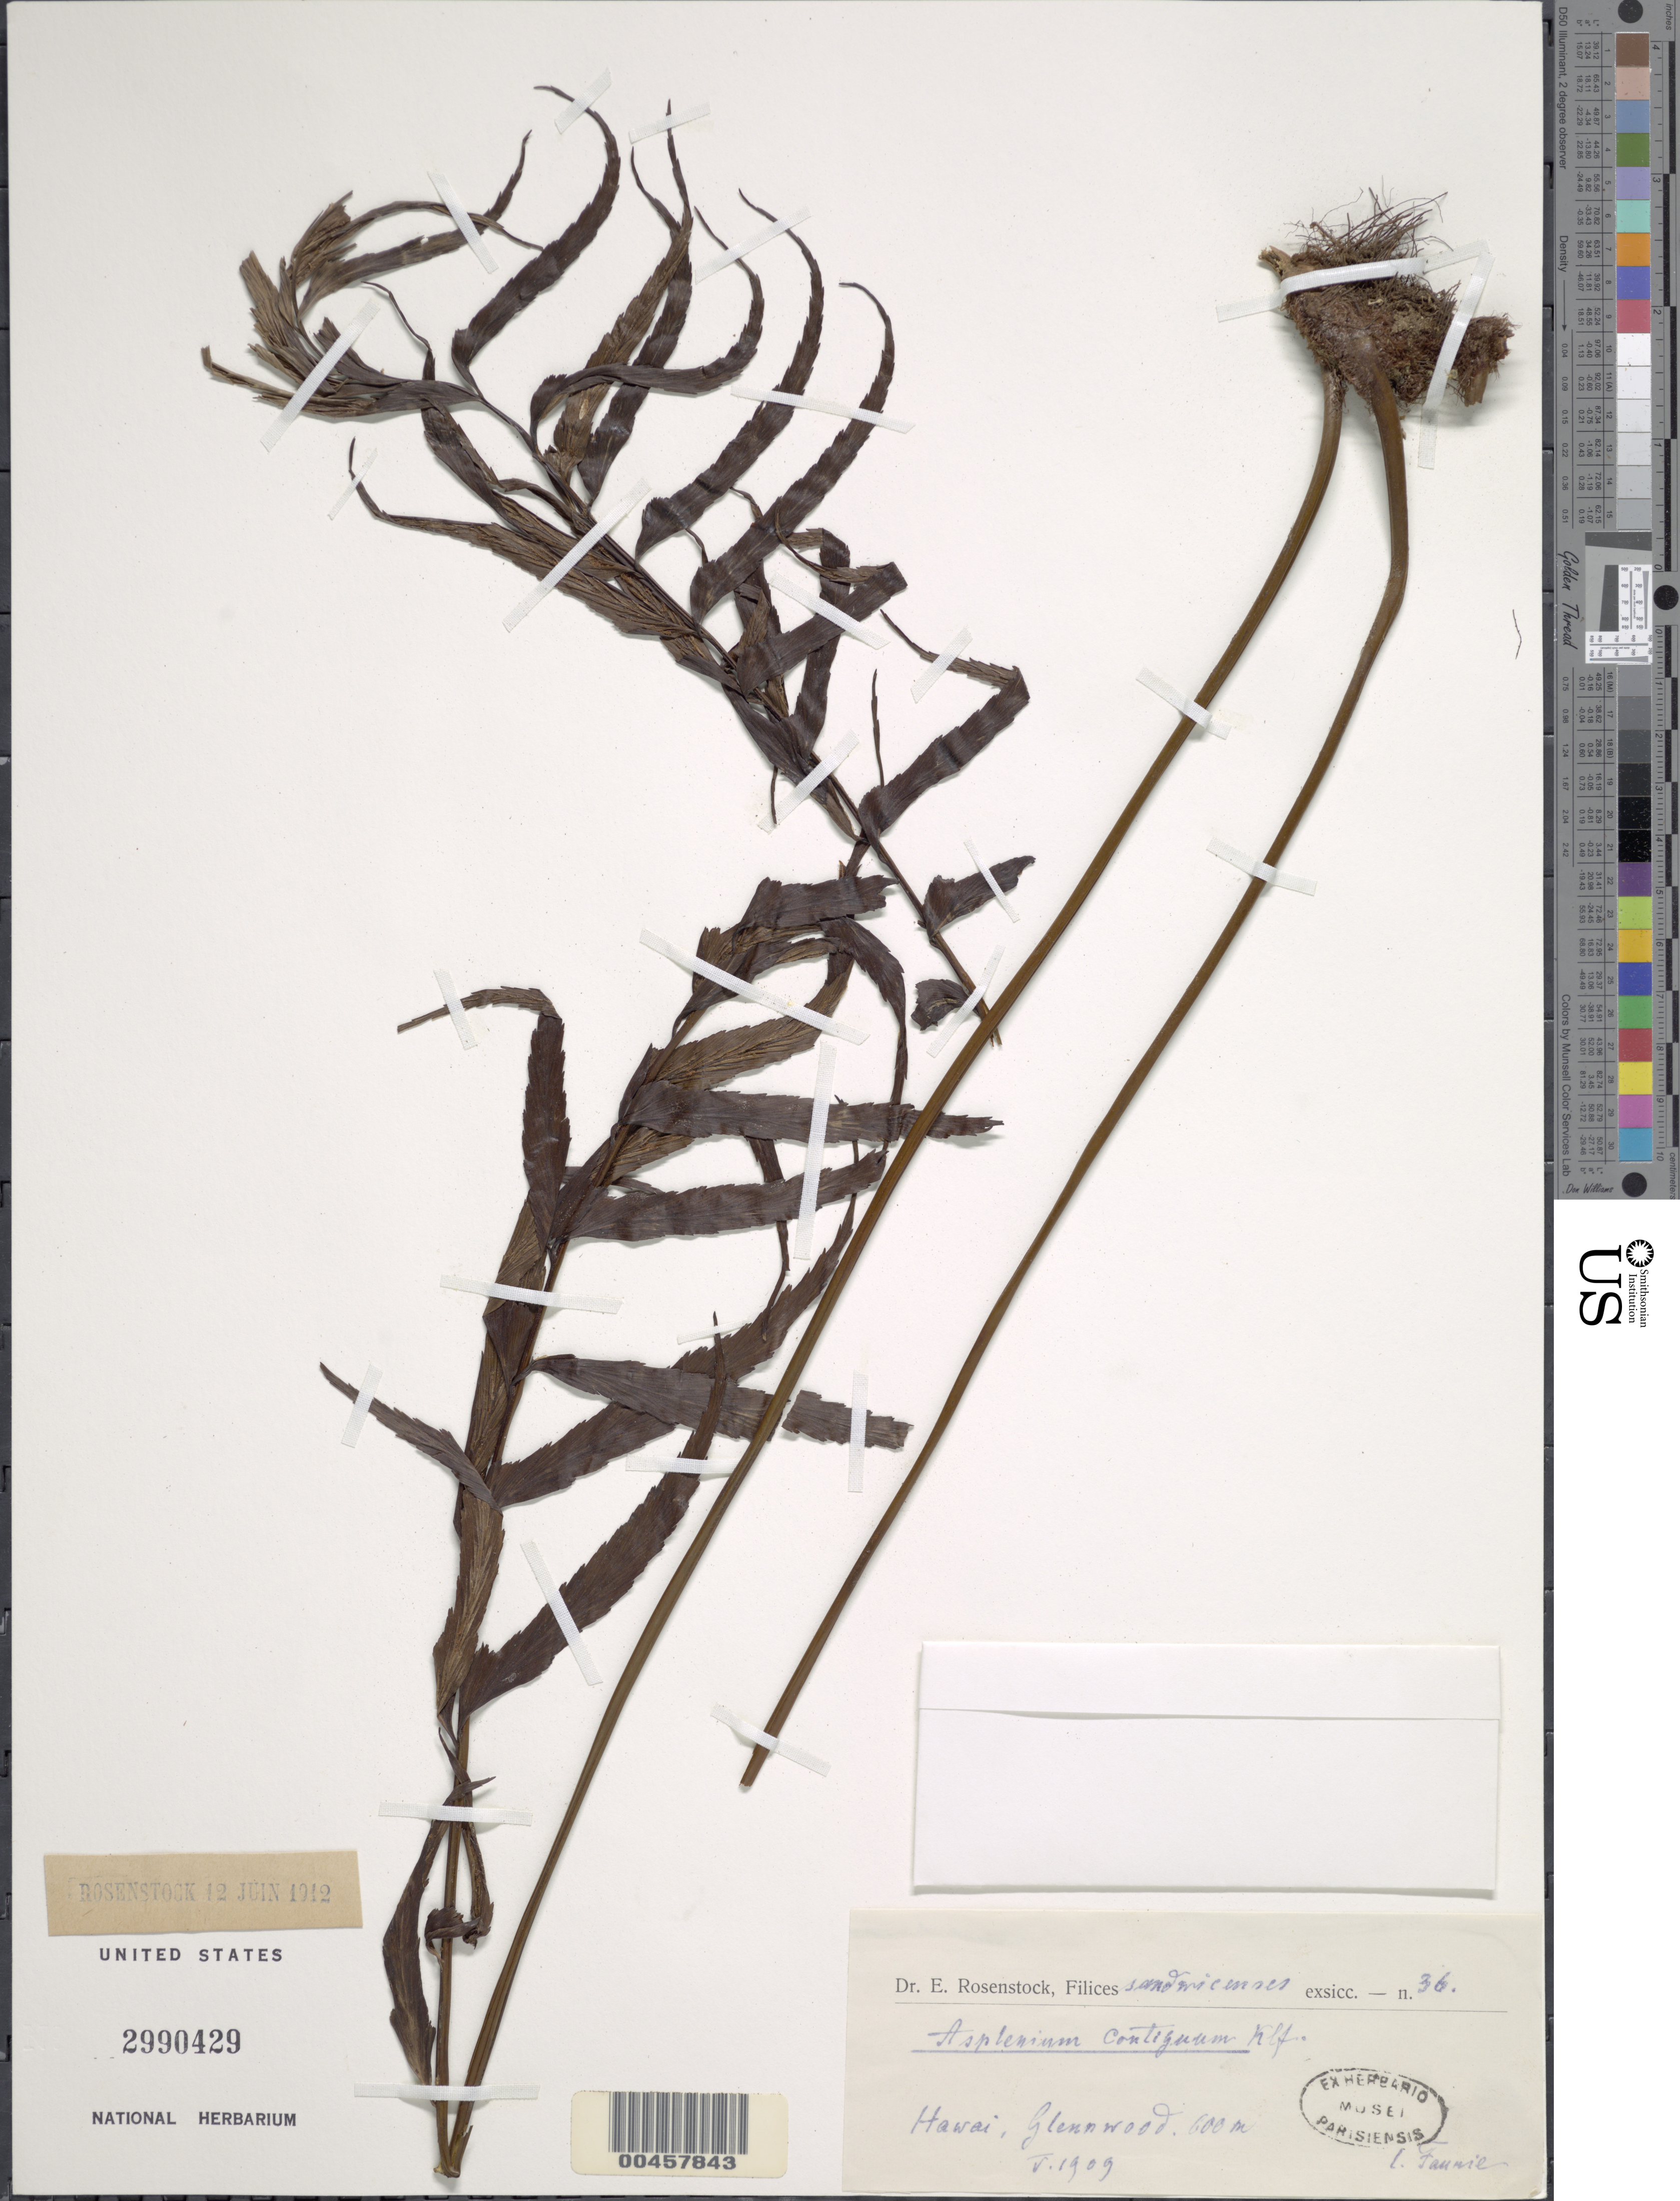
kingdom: Plantae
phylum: Tracheophyta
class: Polypodiopsida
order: Polypodiales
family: Aspleniaceae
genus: Asplenium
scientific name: Asplenium contiguum var. contiguum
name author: Kaulf.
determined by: Wagner, W. L., (BOT), Smithsonian Institution - National Museum of Natural History (UNITED STATES)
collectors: E. Rosenstock & A. Faurie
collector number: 36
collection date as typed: May 1909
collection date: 1909-05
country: United States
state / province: Hawaii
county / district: Hawaii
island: Hawaii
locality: Hawai, Glennwood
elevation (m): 600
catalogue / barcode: US 2990429